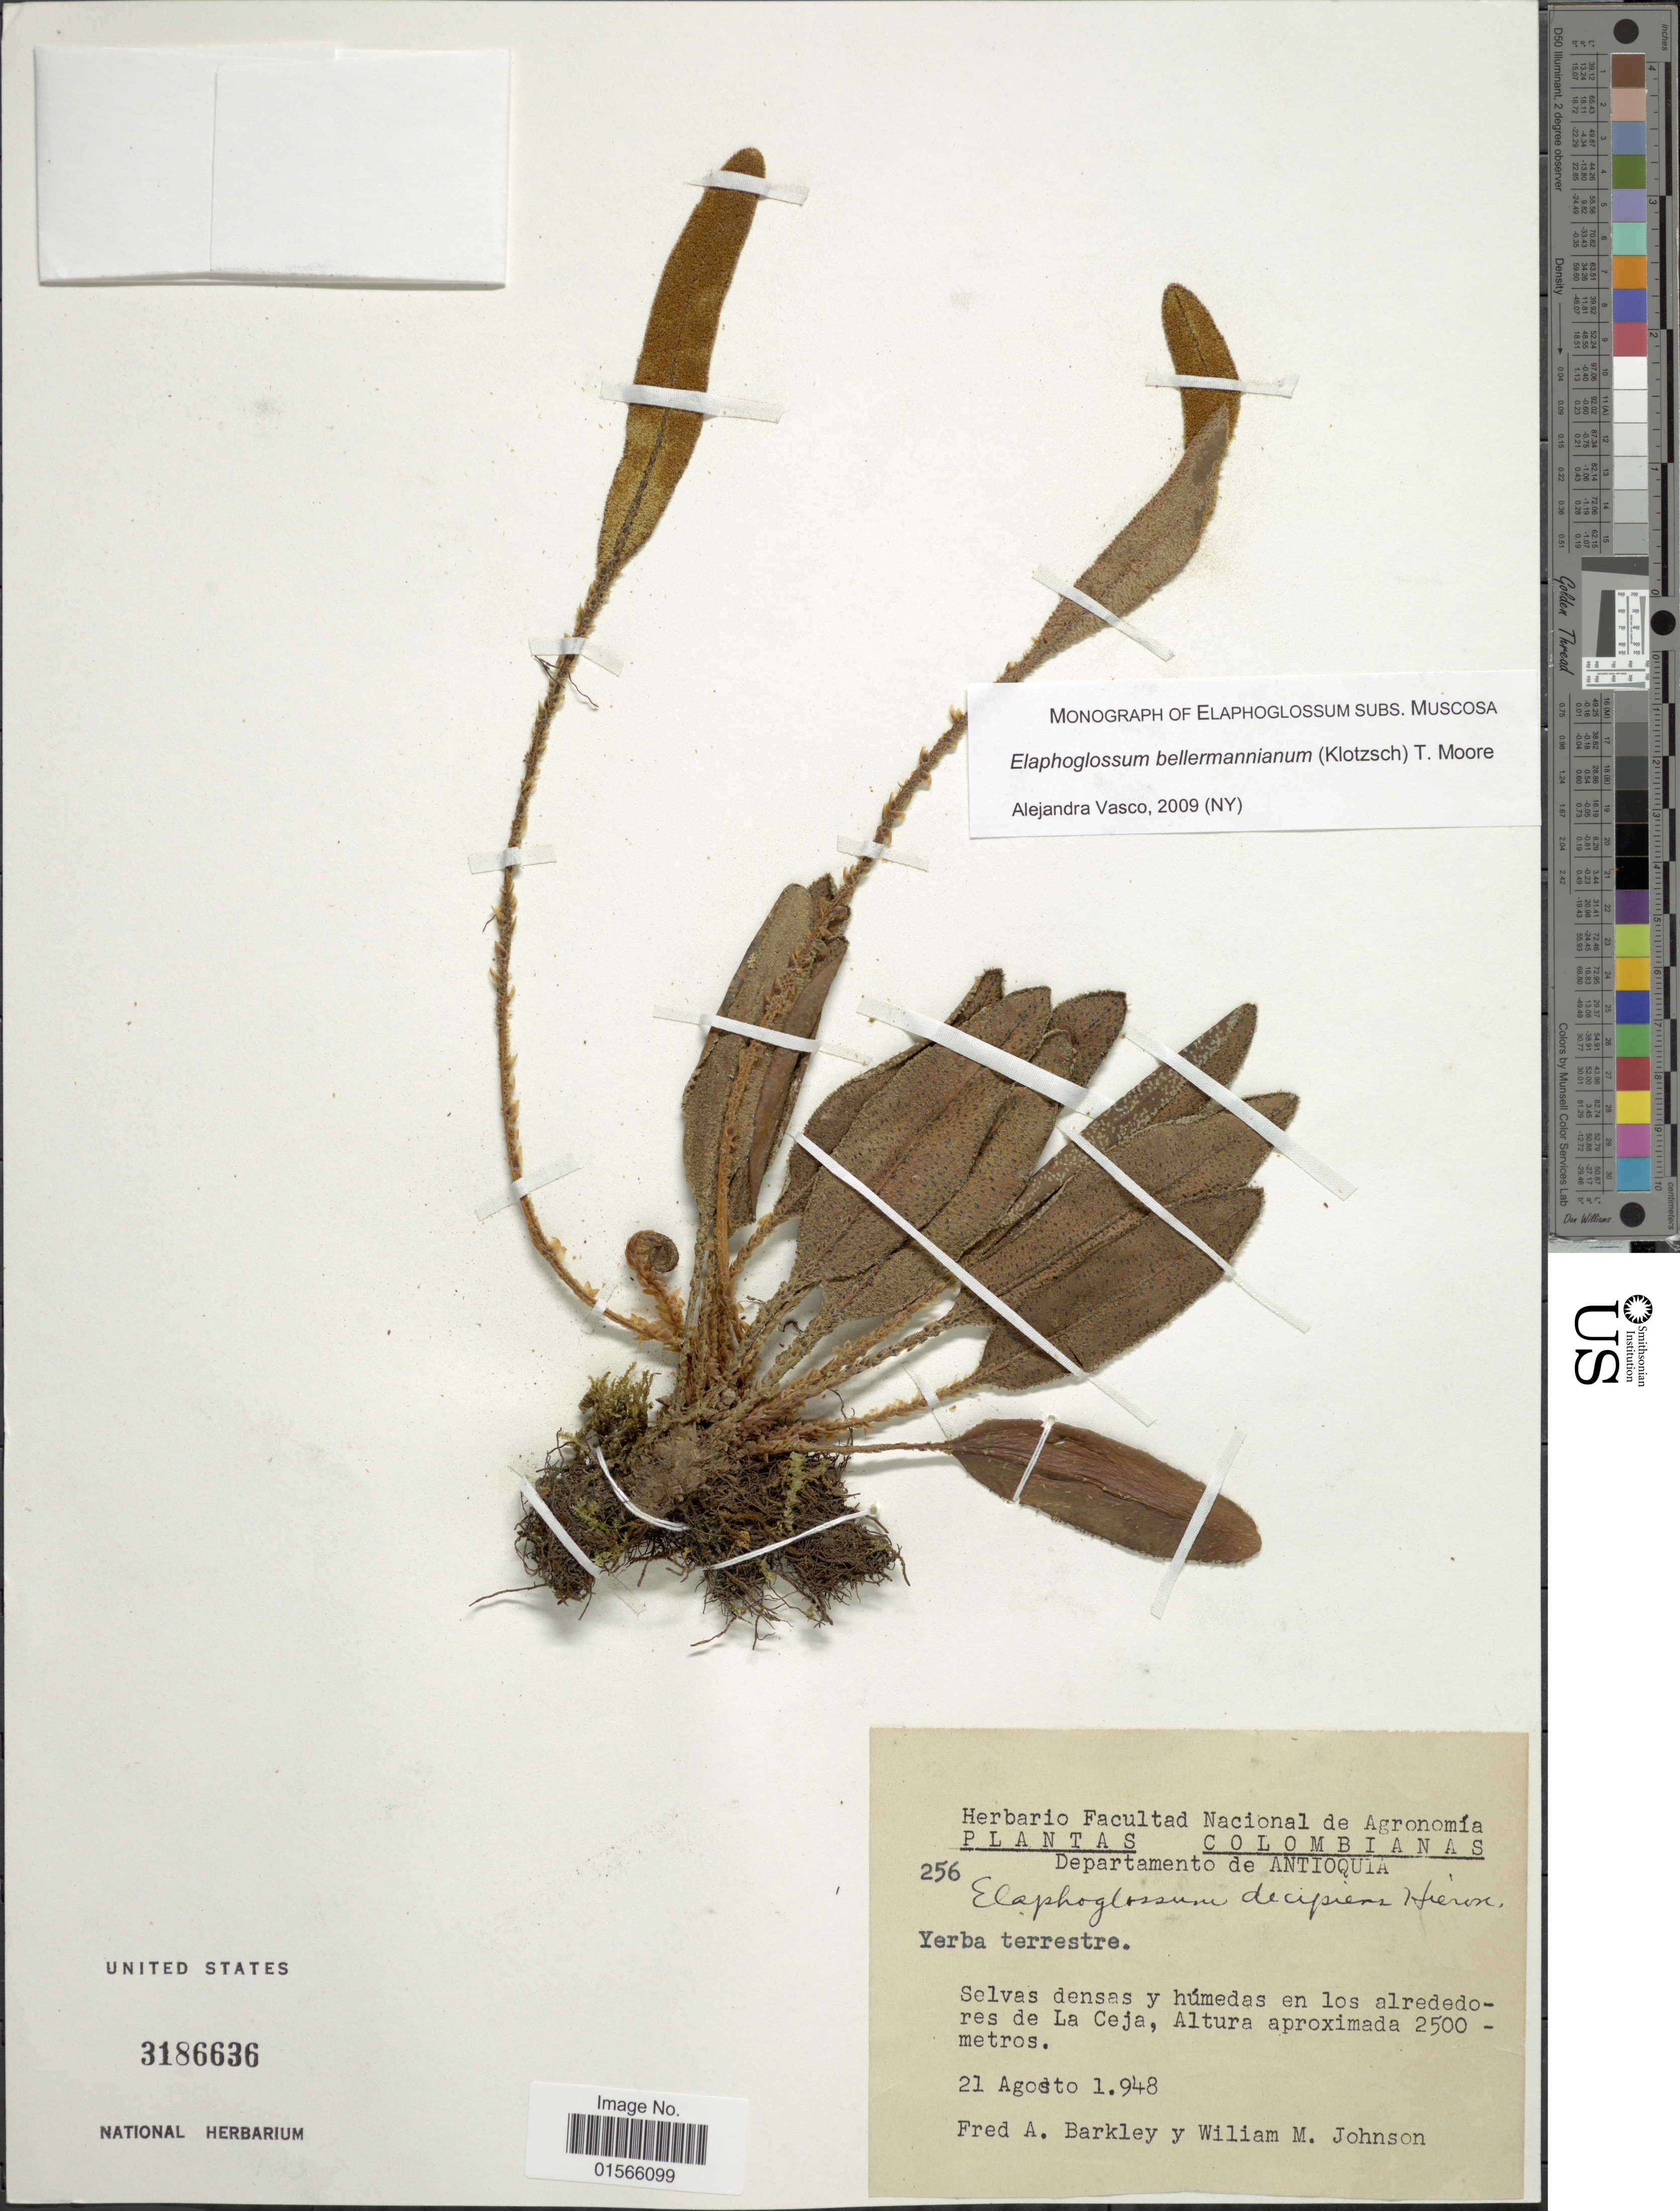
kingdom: Plantae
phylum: Tracheophyta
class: Polypodiopsida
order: Polypodiales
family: Dryopteridaceae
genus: Elaphoglossum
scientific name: Elaphoglossum bellermannianum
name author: (Klotzsch) T. Moore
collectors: F. A. Barkley & W. M. Johnson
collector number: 256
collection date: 1948-08-21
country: Colombia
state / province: Antioquia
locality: Departamento de Antioquia, selvas densas u húmedas en los alrededores de La Ceja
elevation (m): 2500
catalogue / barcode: US 3186636